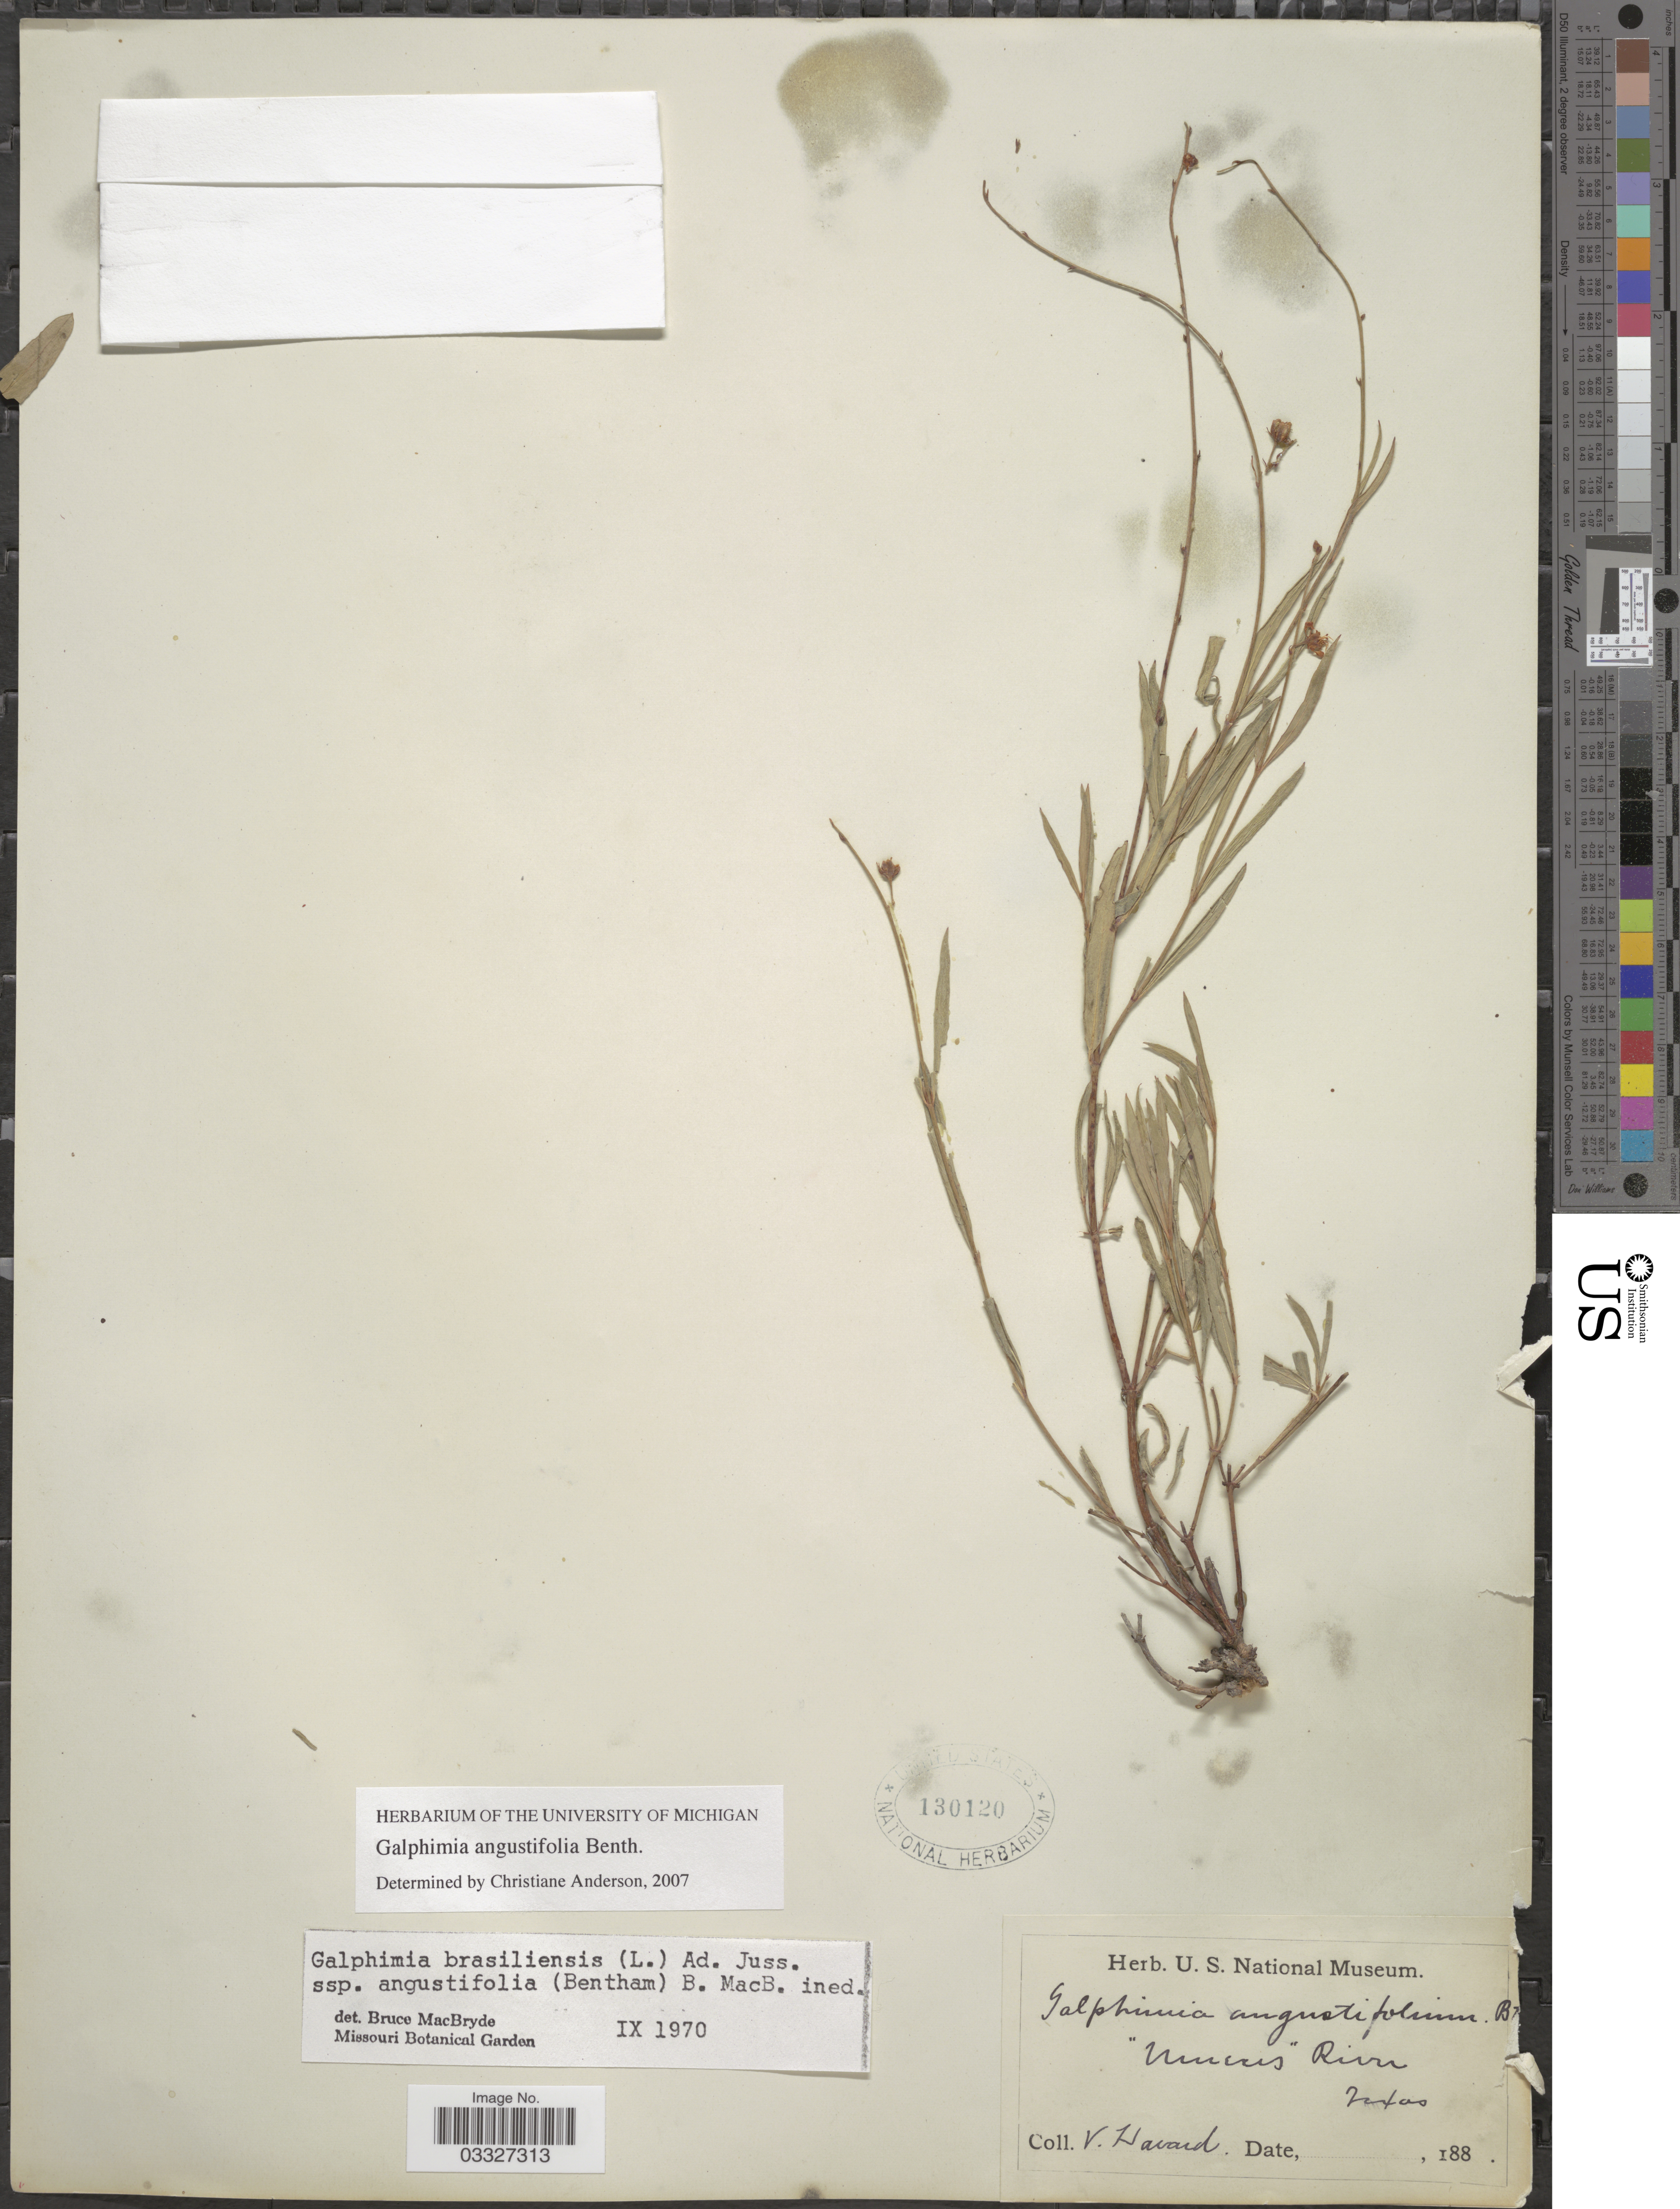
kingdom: Plantae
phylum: Tracheophyta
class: Magnoliopsida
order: Malpighiales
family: Malpighiaceae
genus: Galphimia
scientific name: Galphimia angustifolia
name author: Benth.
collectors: V. Havard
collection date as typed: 188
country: United States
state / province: Texas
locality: Nueces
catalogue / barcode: US 130120